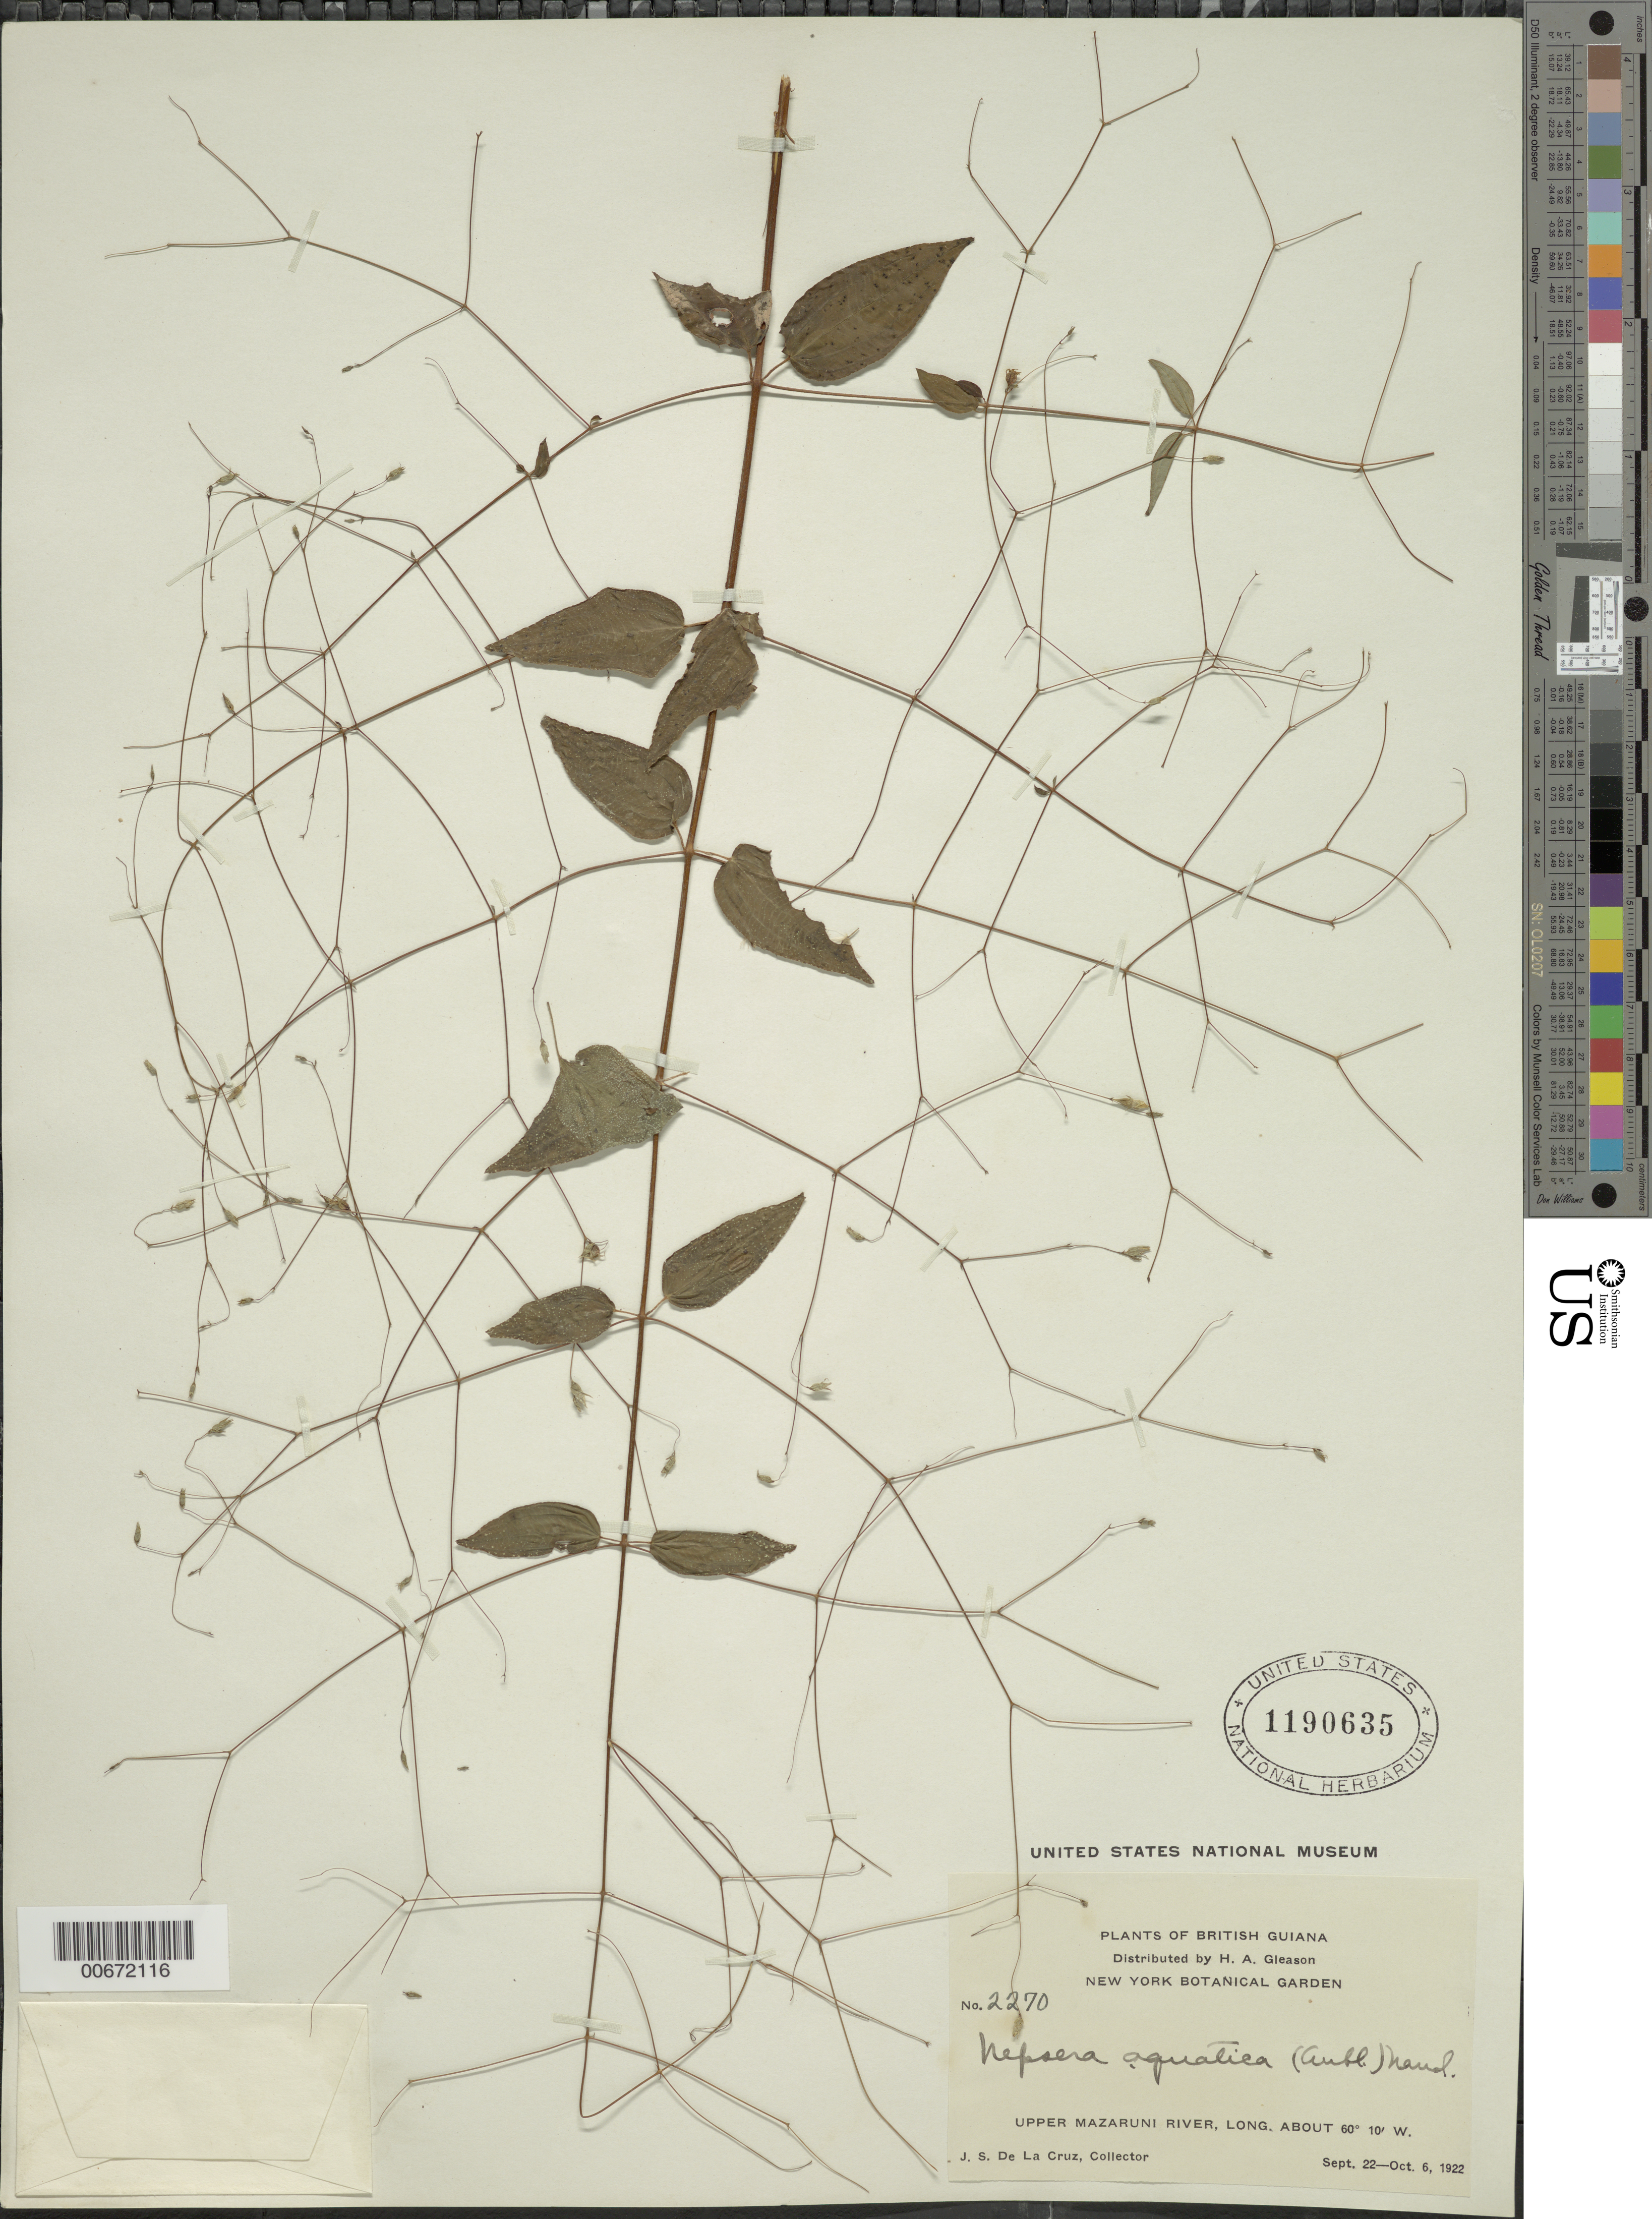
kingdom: Plantae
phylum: Tracheophyta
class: Magnoliopsida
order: Myrtales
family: Melastomataceae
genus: Nepsera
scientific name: Nepsera aquatica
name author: (Aubl.) Naudin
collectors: J. S. de la Cruz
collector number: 2270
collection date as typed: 22-Sep-22 to 6-Oct-22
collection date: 1922-09-22/1922-10-06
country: Guyana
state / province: Cuyuni-Mazaruni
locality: Upper Mazaruni R.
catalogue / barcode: US 1190635